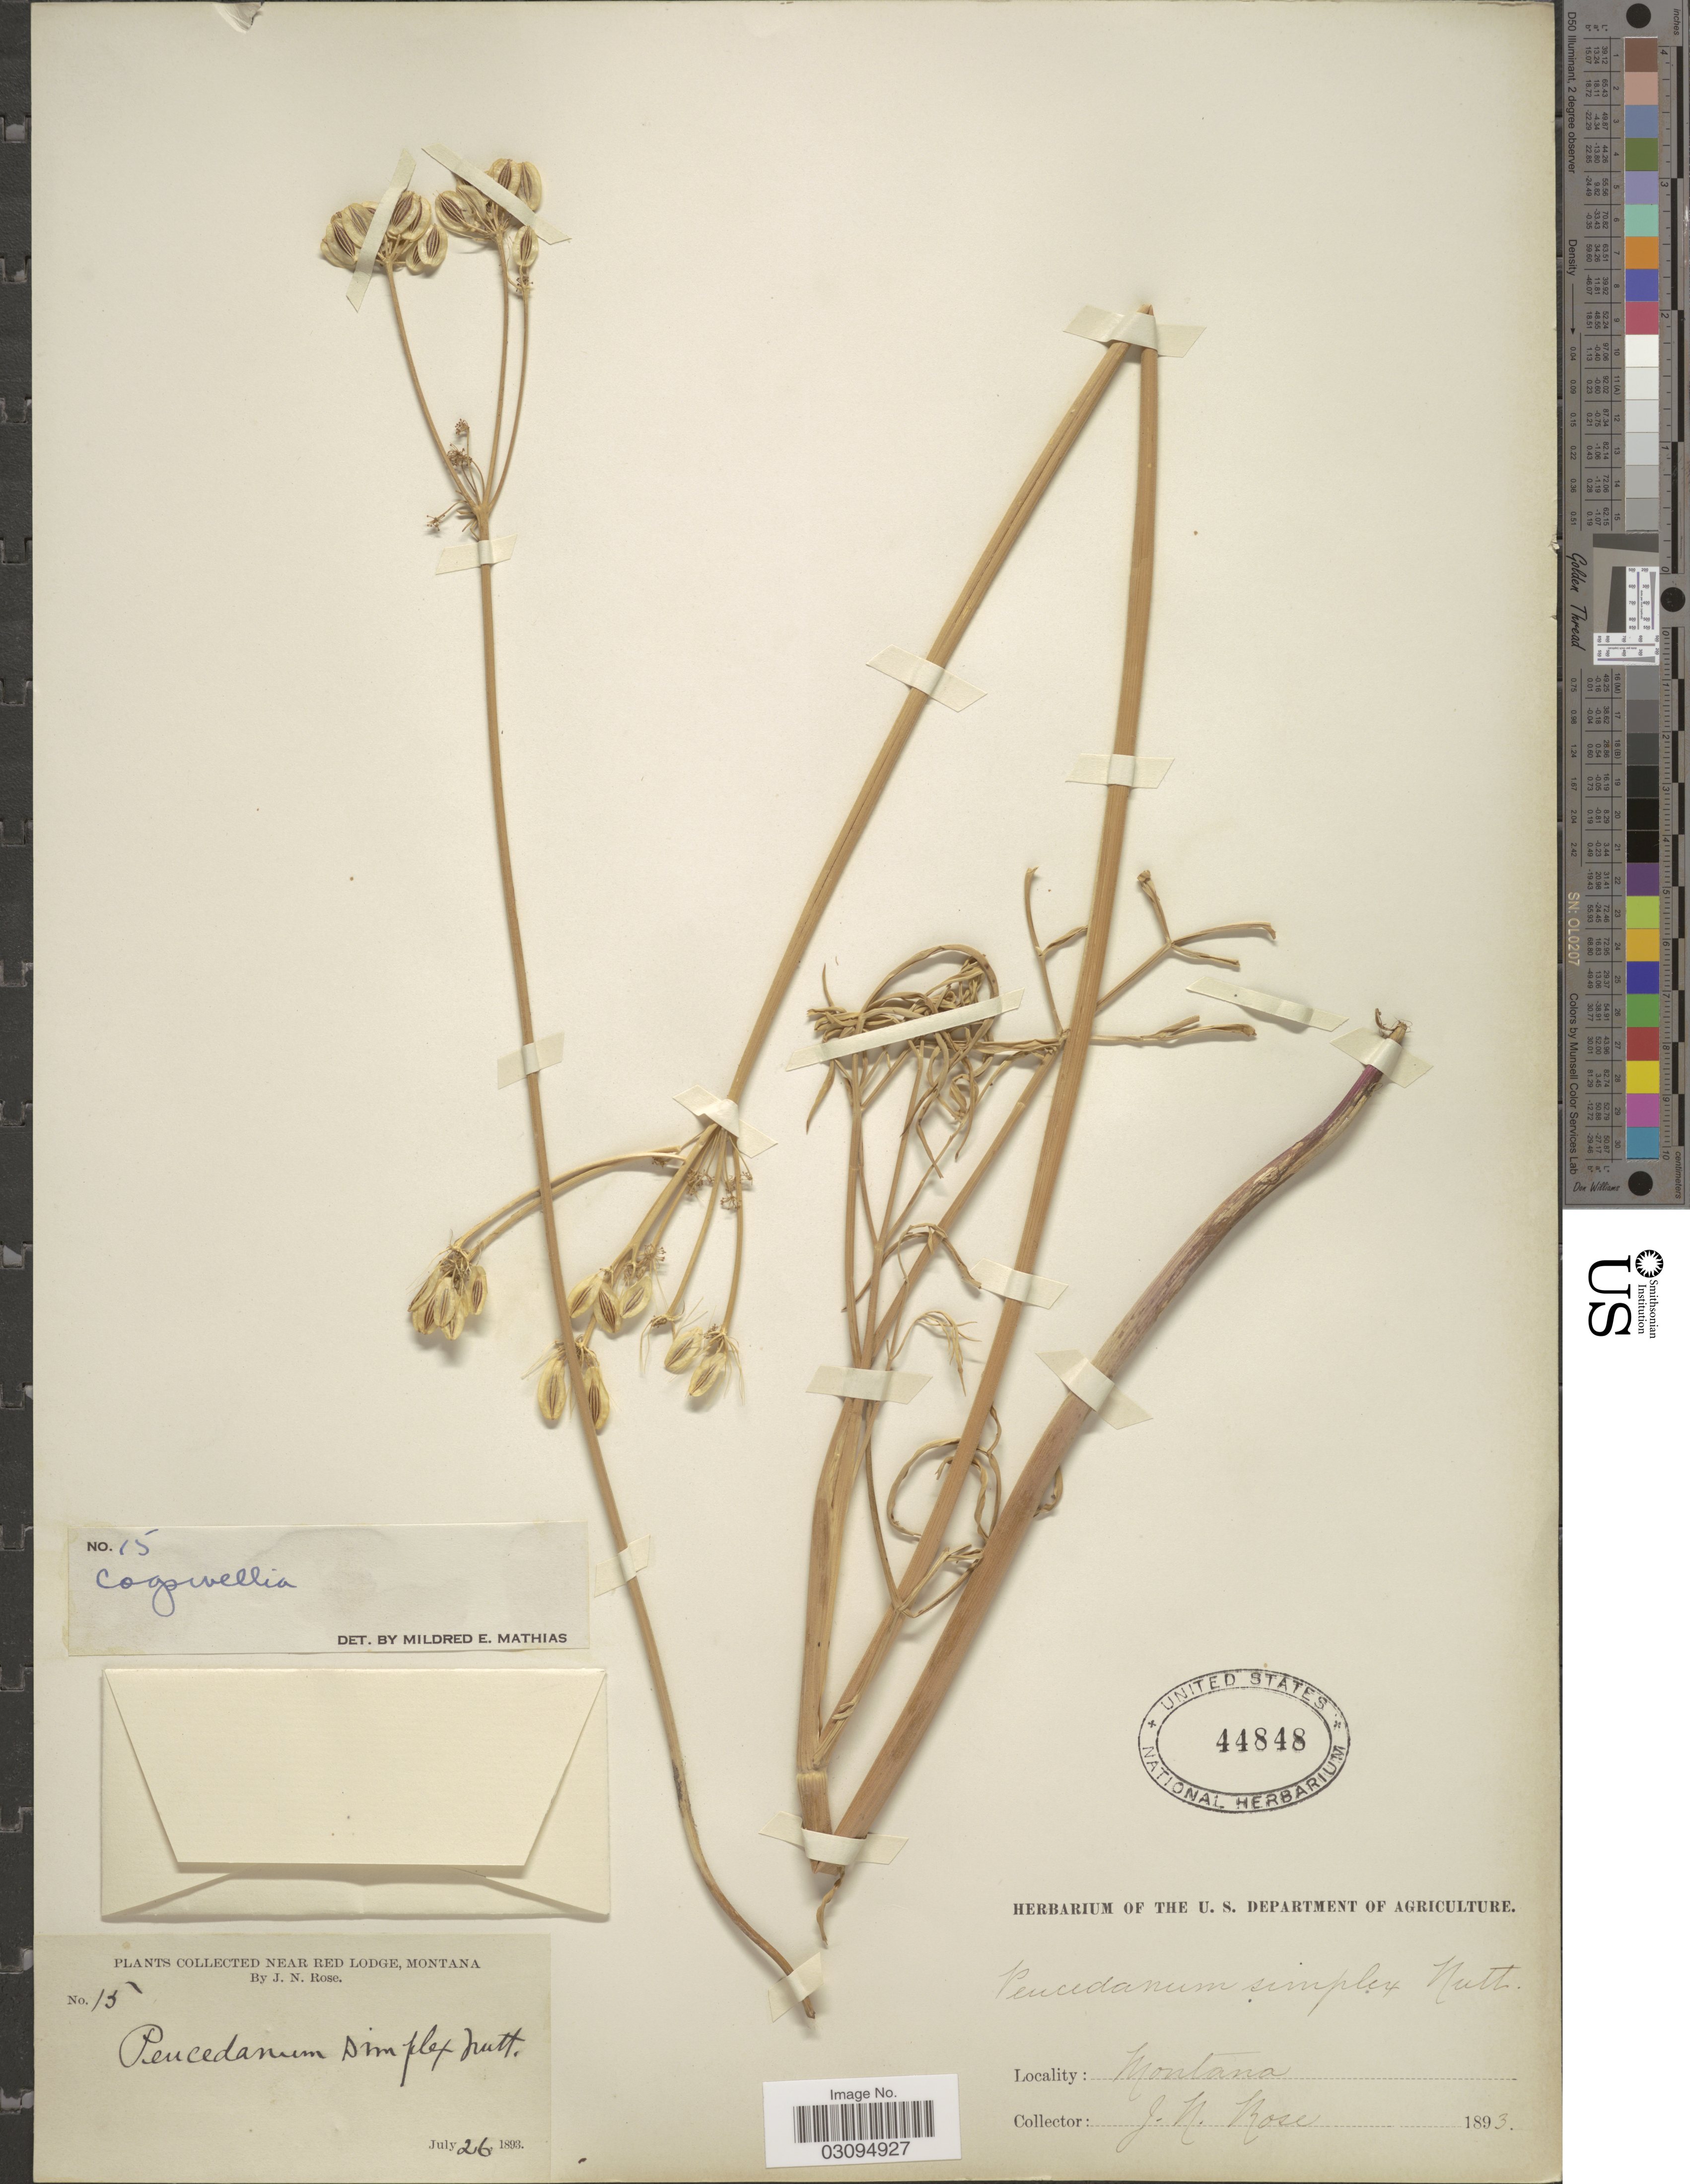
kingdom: Plantae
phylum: Tracheophyta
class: Magnoliopsida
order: Apiales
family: Apiaceae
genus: Lomatium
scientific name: Lomatium platycarpum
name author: (Torr.) J.M. Coult. & Rose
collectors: J. N. Rose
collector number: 15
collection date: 1893-07-26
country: United States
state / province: Montana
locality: Near Red Lodge.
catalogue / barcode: US 44848